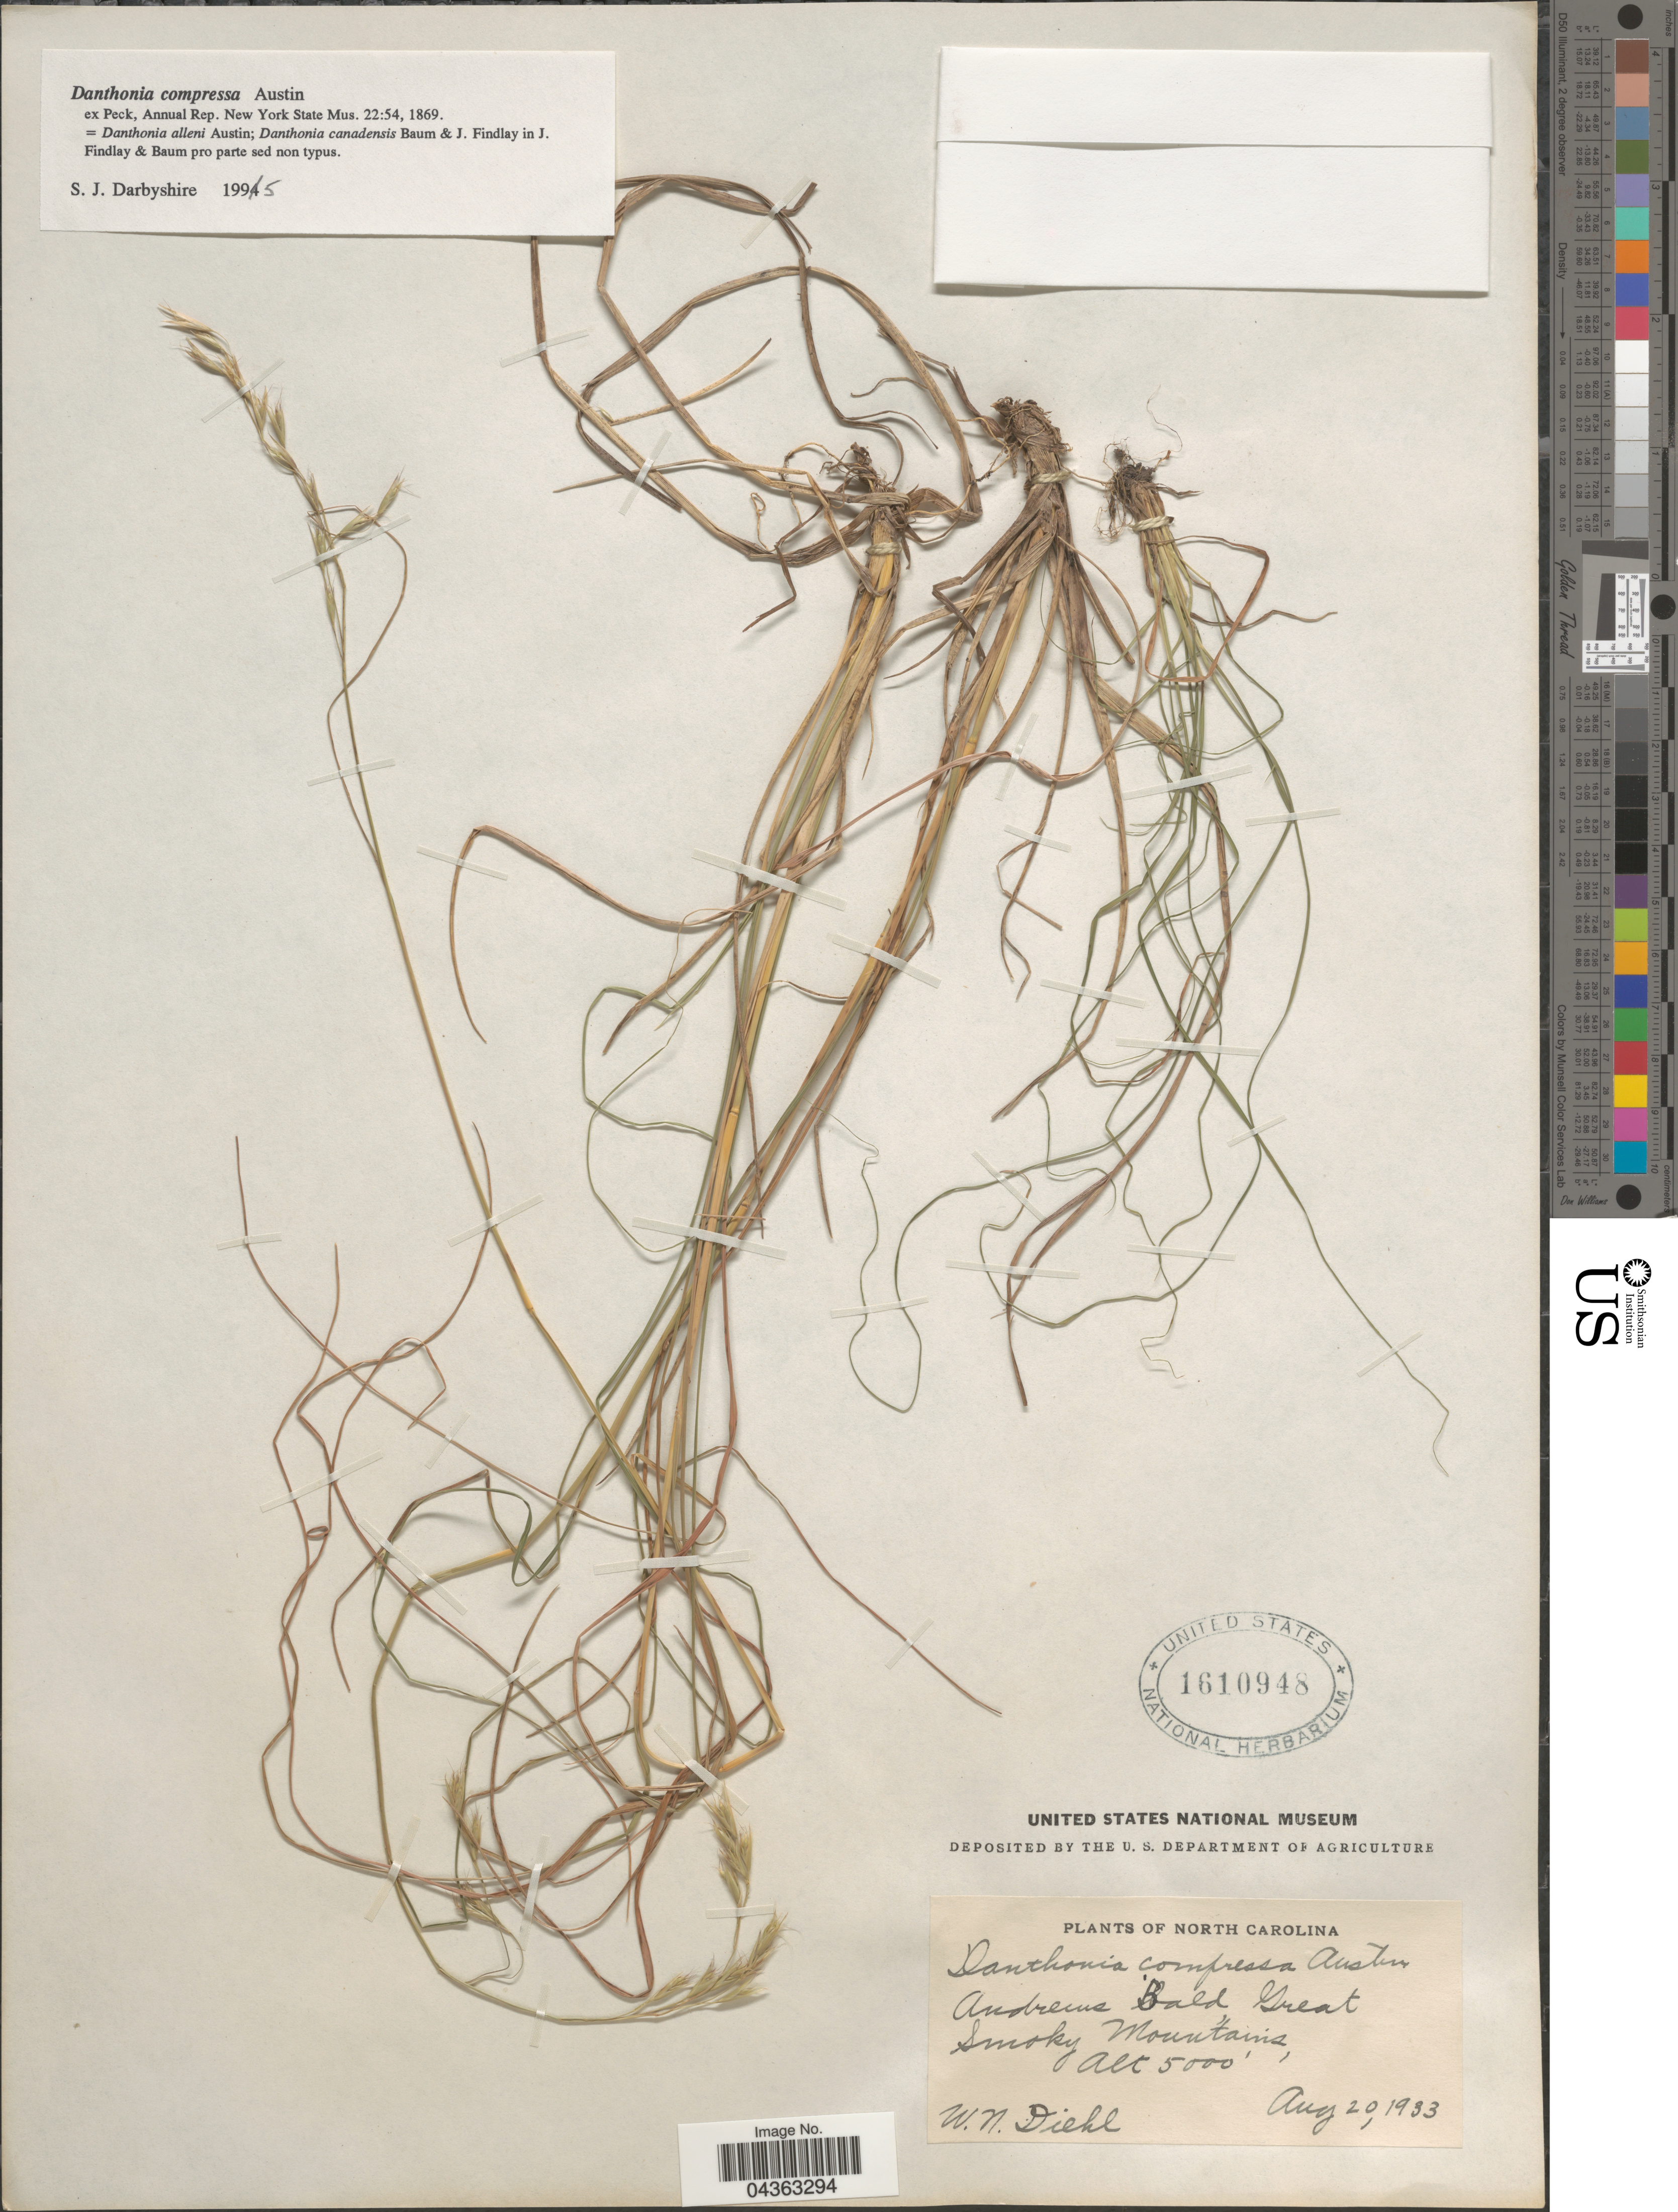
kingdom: Plantae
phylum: Tracheophyta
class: Liliopsida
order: Poales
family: Poaceae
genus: Danthonia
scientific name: Danthonia compressa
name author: Austin in F. Peck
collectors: W. Diehl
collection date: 1933-08-20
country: United States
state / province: North Carolina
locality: Andrews Bald Great Smoky Mountains.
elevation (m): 1524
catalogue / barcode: US 1610948